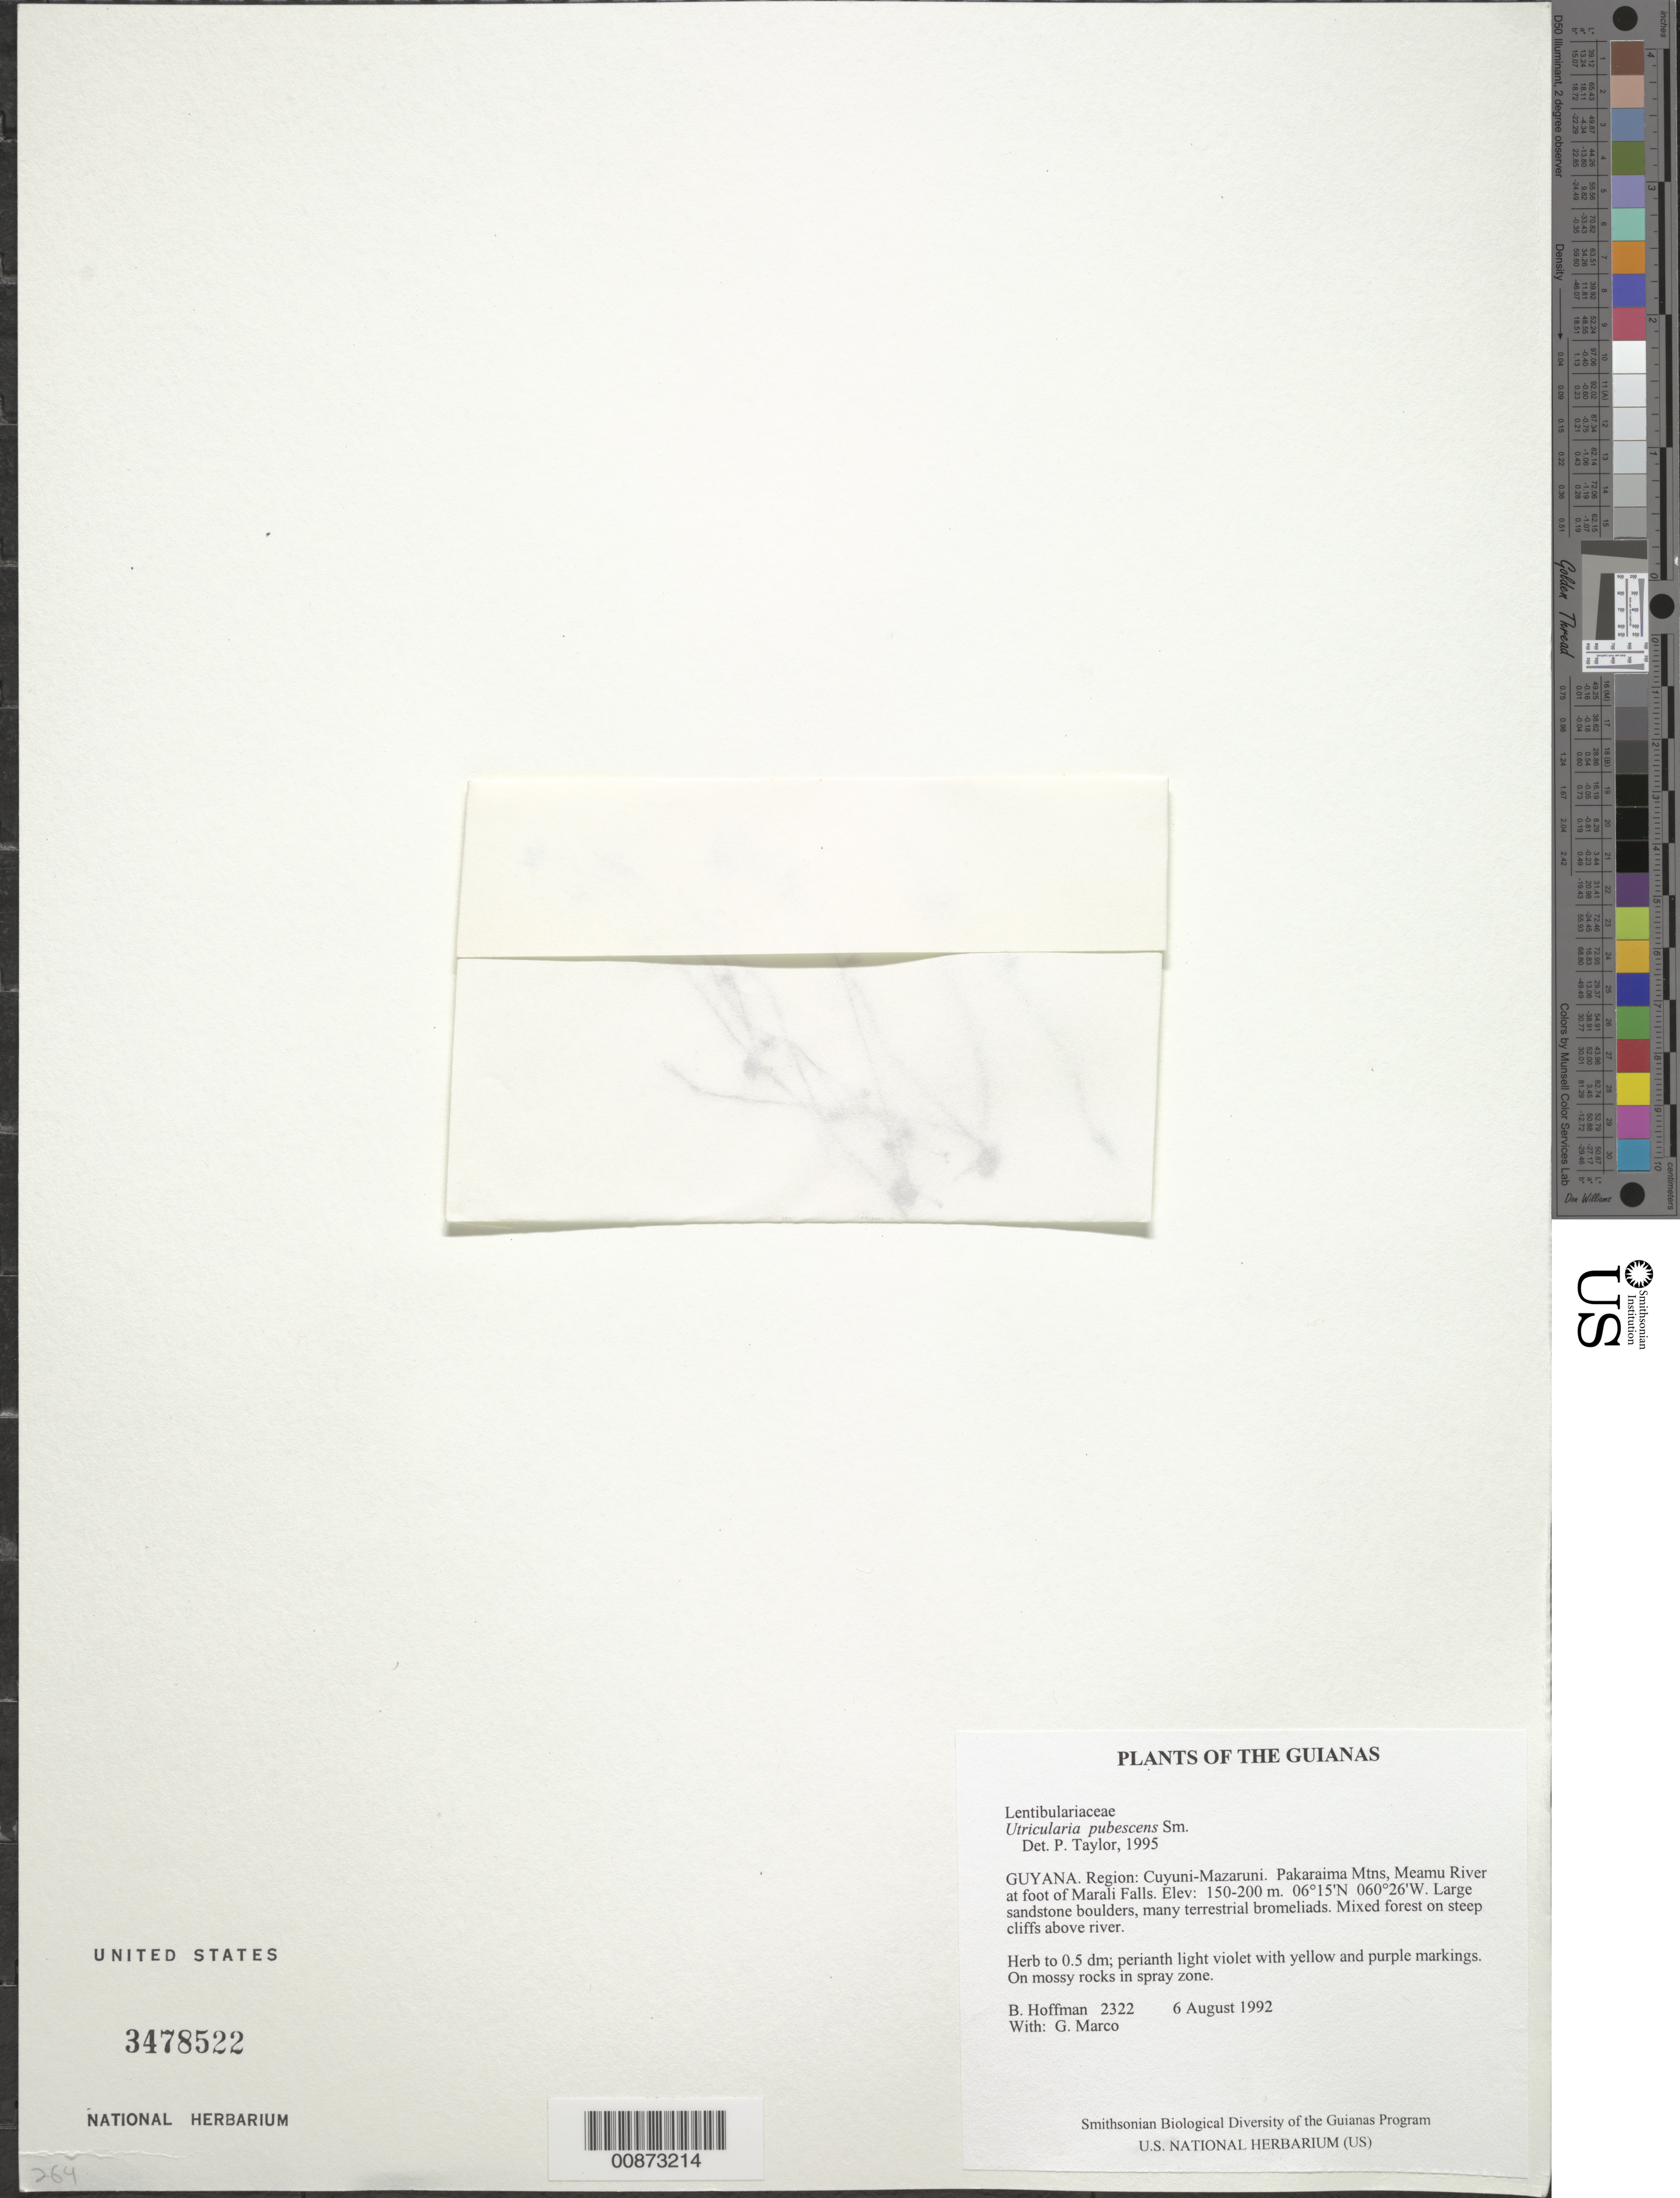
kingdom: Plantae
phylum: Tracheophyta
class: Magnoliopsida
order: Lamiales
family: Lentibulariaceae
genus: Utricularia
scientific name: Utricularia pubescens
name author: Sm.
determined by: Taylor, P.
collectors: B. Hoffman & G. Marco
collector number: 2322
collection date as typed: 6 August 1992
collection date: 1992-08-06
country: Guyana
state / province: Cuyuni-Mazaruni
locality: Pakaraima Mountains, Meamu River at foot of Marali Falls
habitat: Large sandstone boulders, many terrestrial bromeliads. Mixed forest on steep cliffs above river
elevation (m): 150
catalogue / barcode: US 3478522